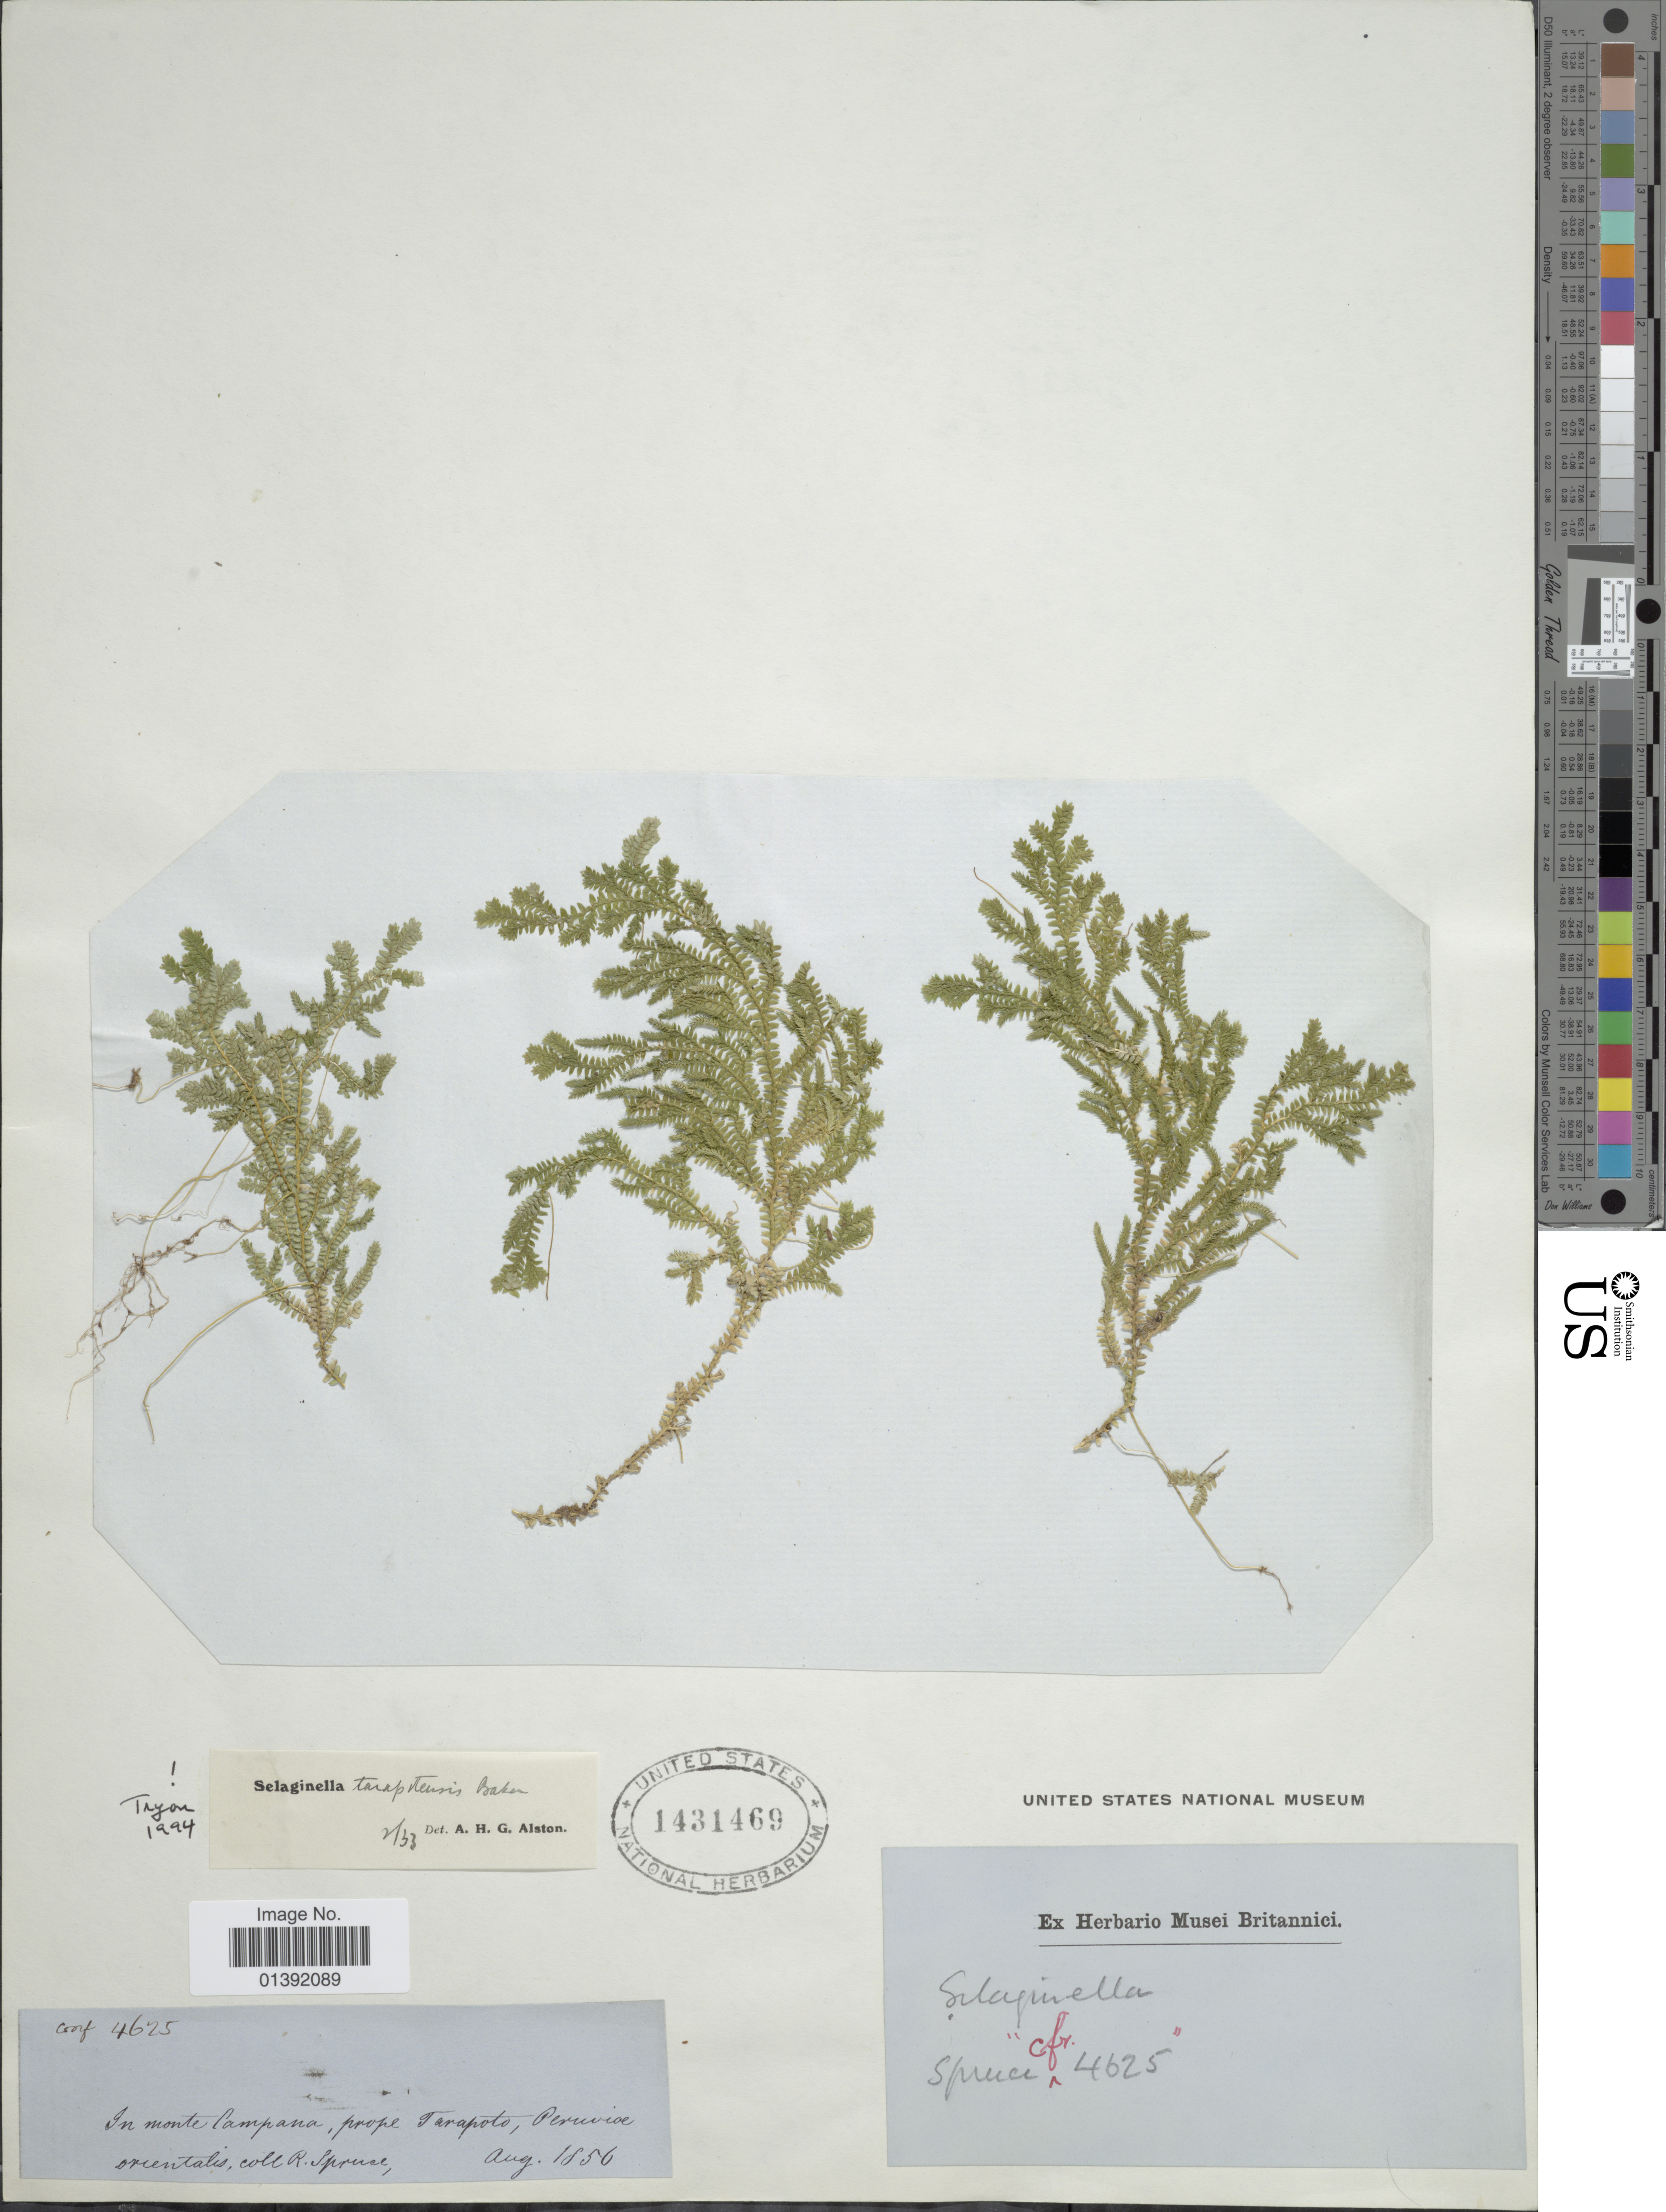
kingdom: Plantae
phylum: Tracheophyta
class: Lycopodiopsida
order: Selaginellales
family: Selaginellaceae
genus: Selaginella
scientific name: Selaginella tarapotensis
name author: Baker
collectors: R. Spruce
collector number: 4625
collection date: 1856-08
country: Peru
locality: In monte Campana, prope Tarapoto, Peruviae orientalis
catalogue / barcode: US 1431469